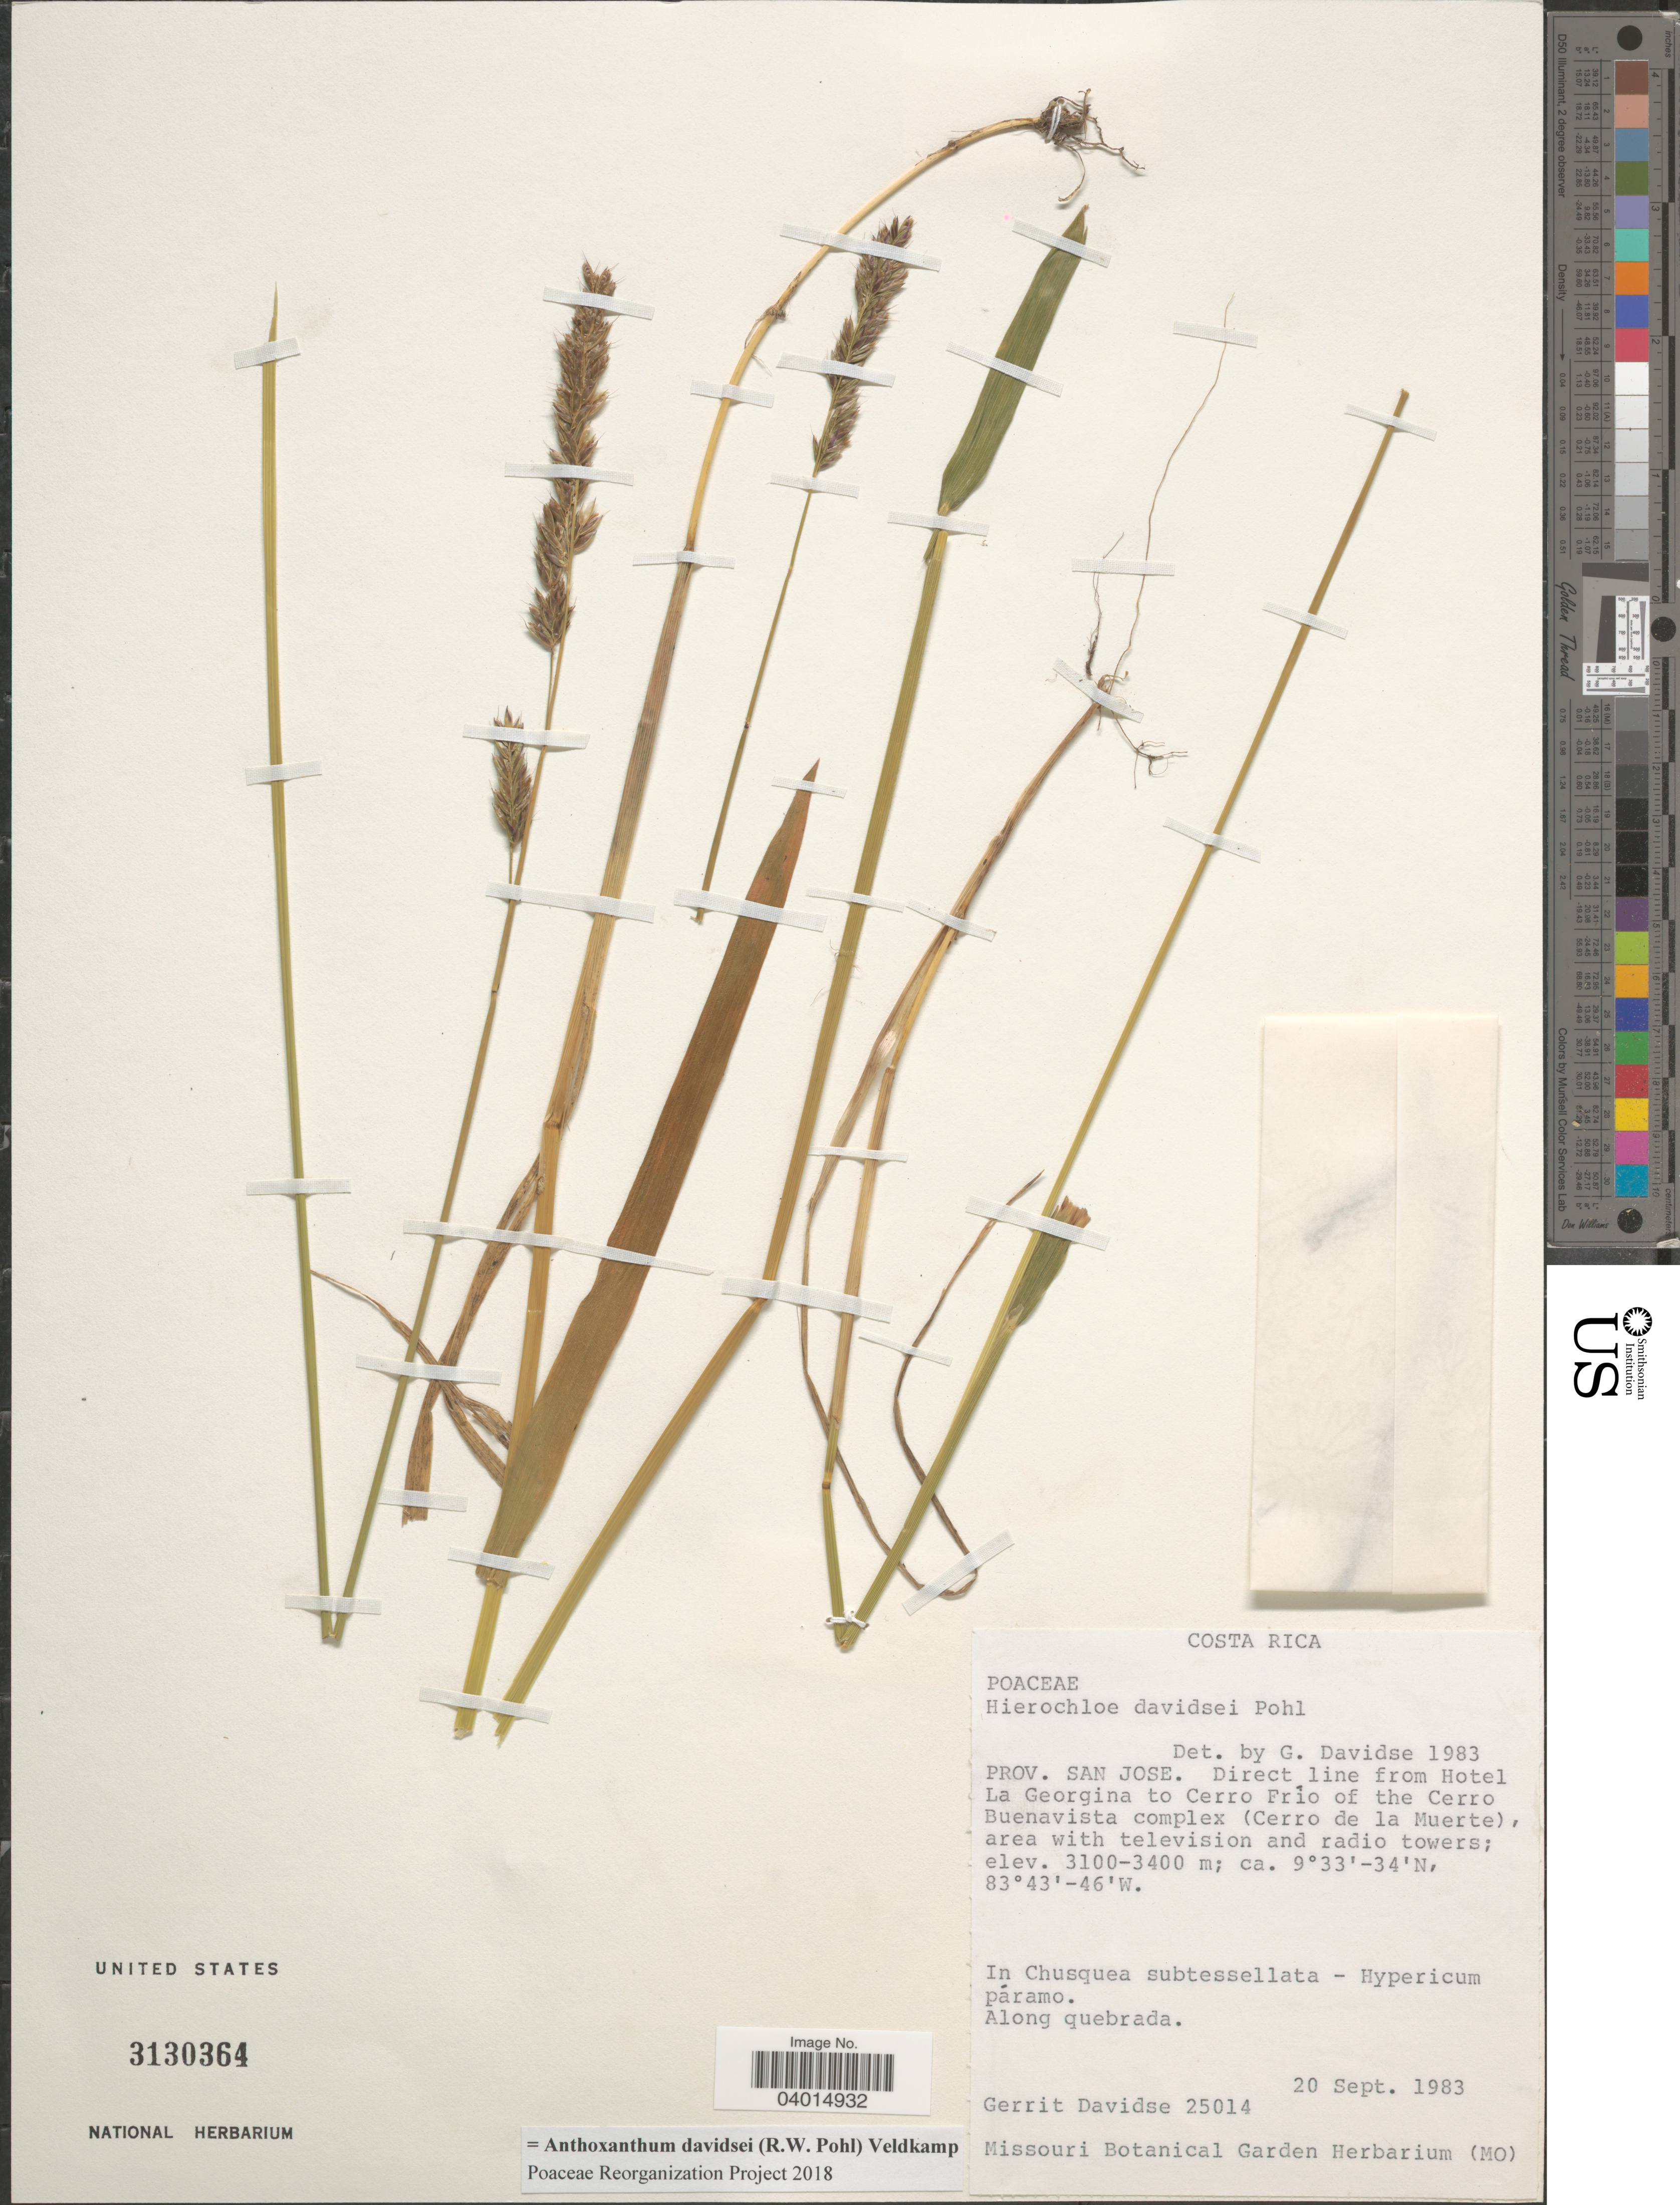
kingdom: Plantae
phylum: Tracheophyta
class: Liliopsida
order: Poales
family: Poaceae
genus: Anthoxanthum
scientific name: Anthoxanthum davidsei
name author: (R.W. Pohl) Veldkamp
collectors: G. Davidse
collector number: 25014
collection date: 1983-09-20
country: Costa Rica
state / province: San José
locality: Direct line from Hotel La Georgina to Cerro Frío of the Cerro Buenavista complex (Cerro de la Muerte), area with television and radio towers.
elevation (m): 3100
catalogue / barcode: US 3130364